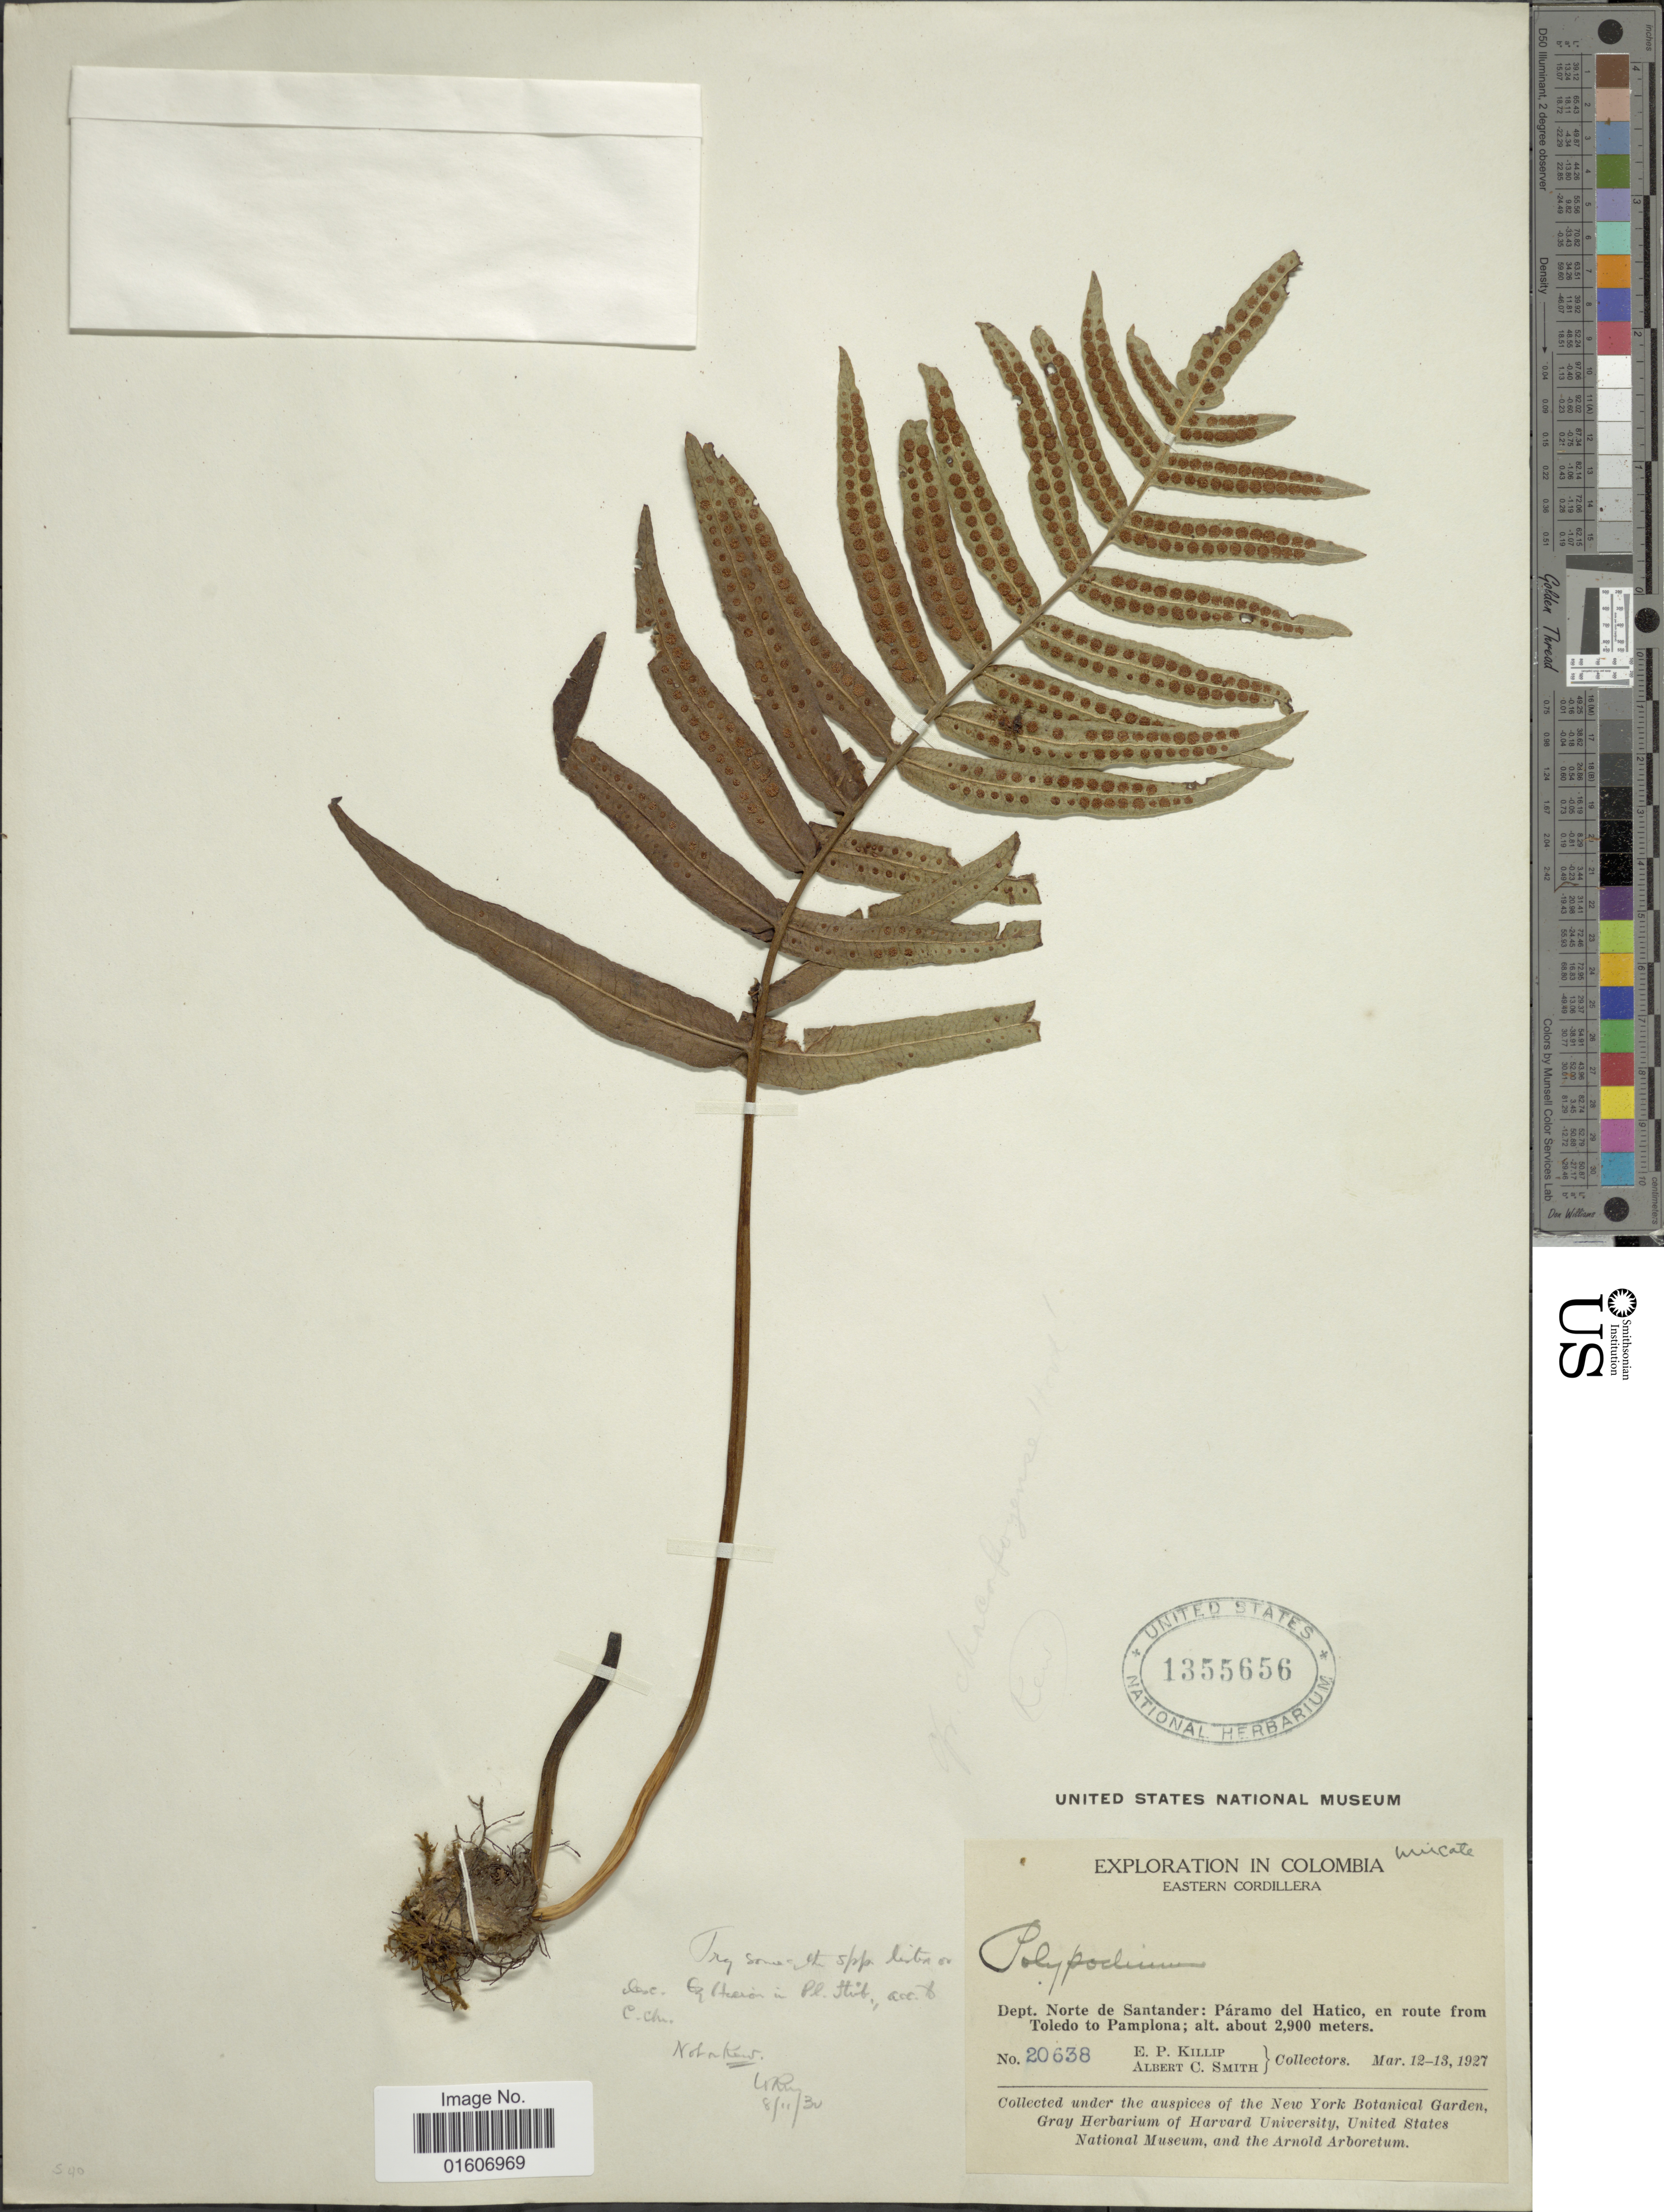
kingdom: Plantae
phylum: Tracheophyta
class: Polypodiopsida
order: Polypodiales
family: Polypodiaceae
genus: Serpocaulon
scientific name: Serpocaulon sessilifolium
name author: (Desv.) A.R. Sm.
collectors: E. P. Killip & A. C. Smith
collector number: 20638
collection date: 1927-03-12/1927-03-13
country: Colombia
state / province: Norte de Santander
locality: Eastern Cordillera, Dept. Norte de Santander: Páramo del Hatico, en route from Toledo to Pamplona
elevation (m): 2900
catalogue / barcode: US 1355656